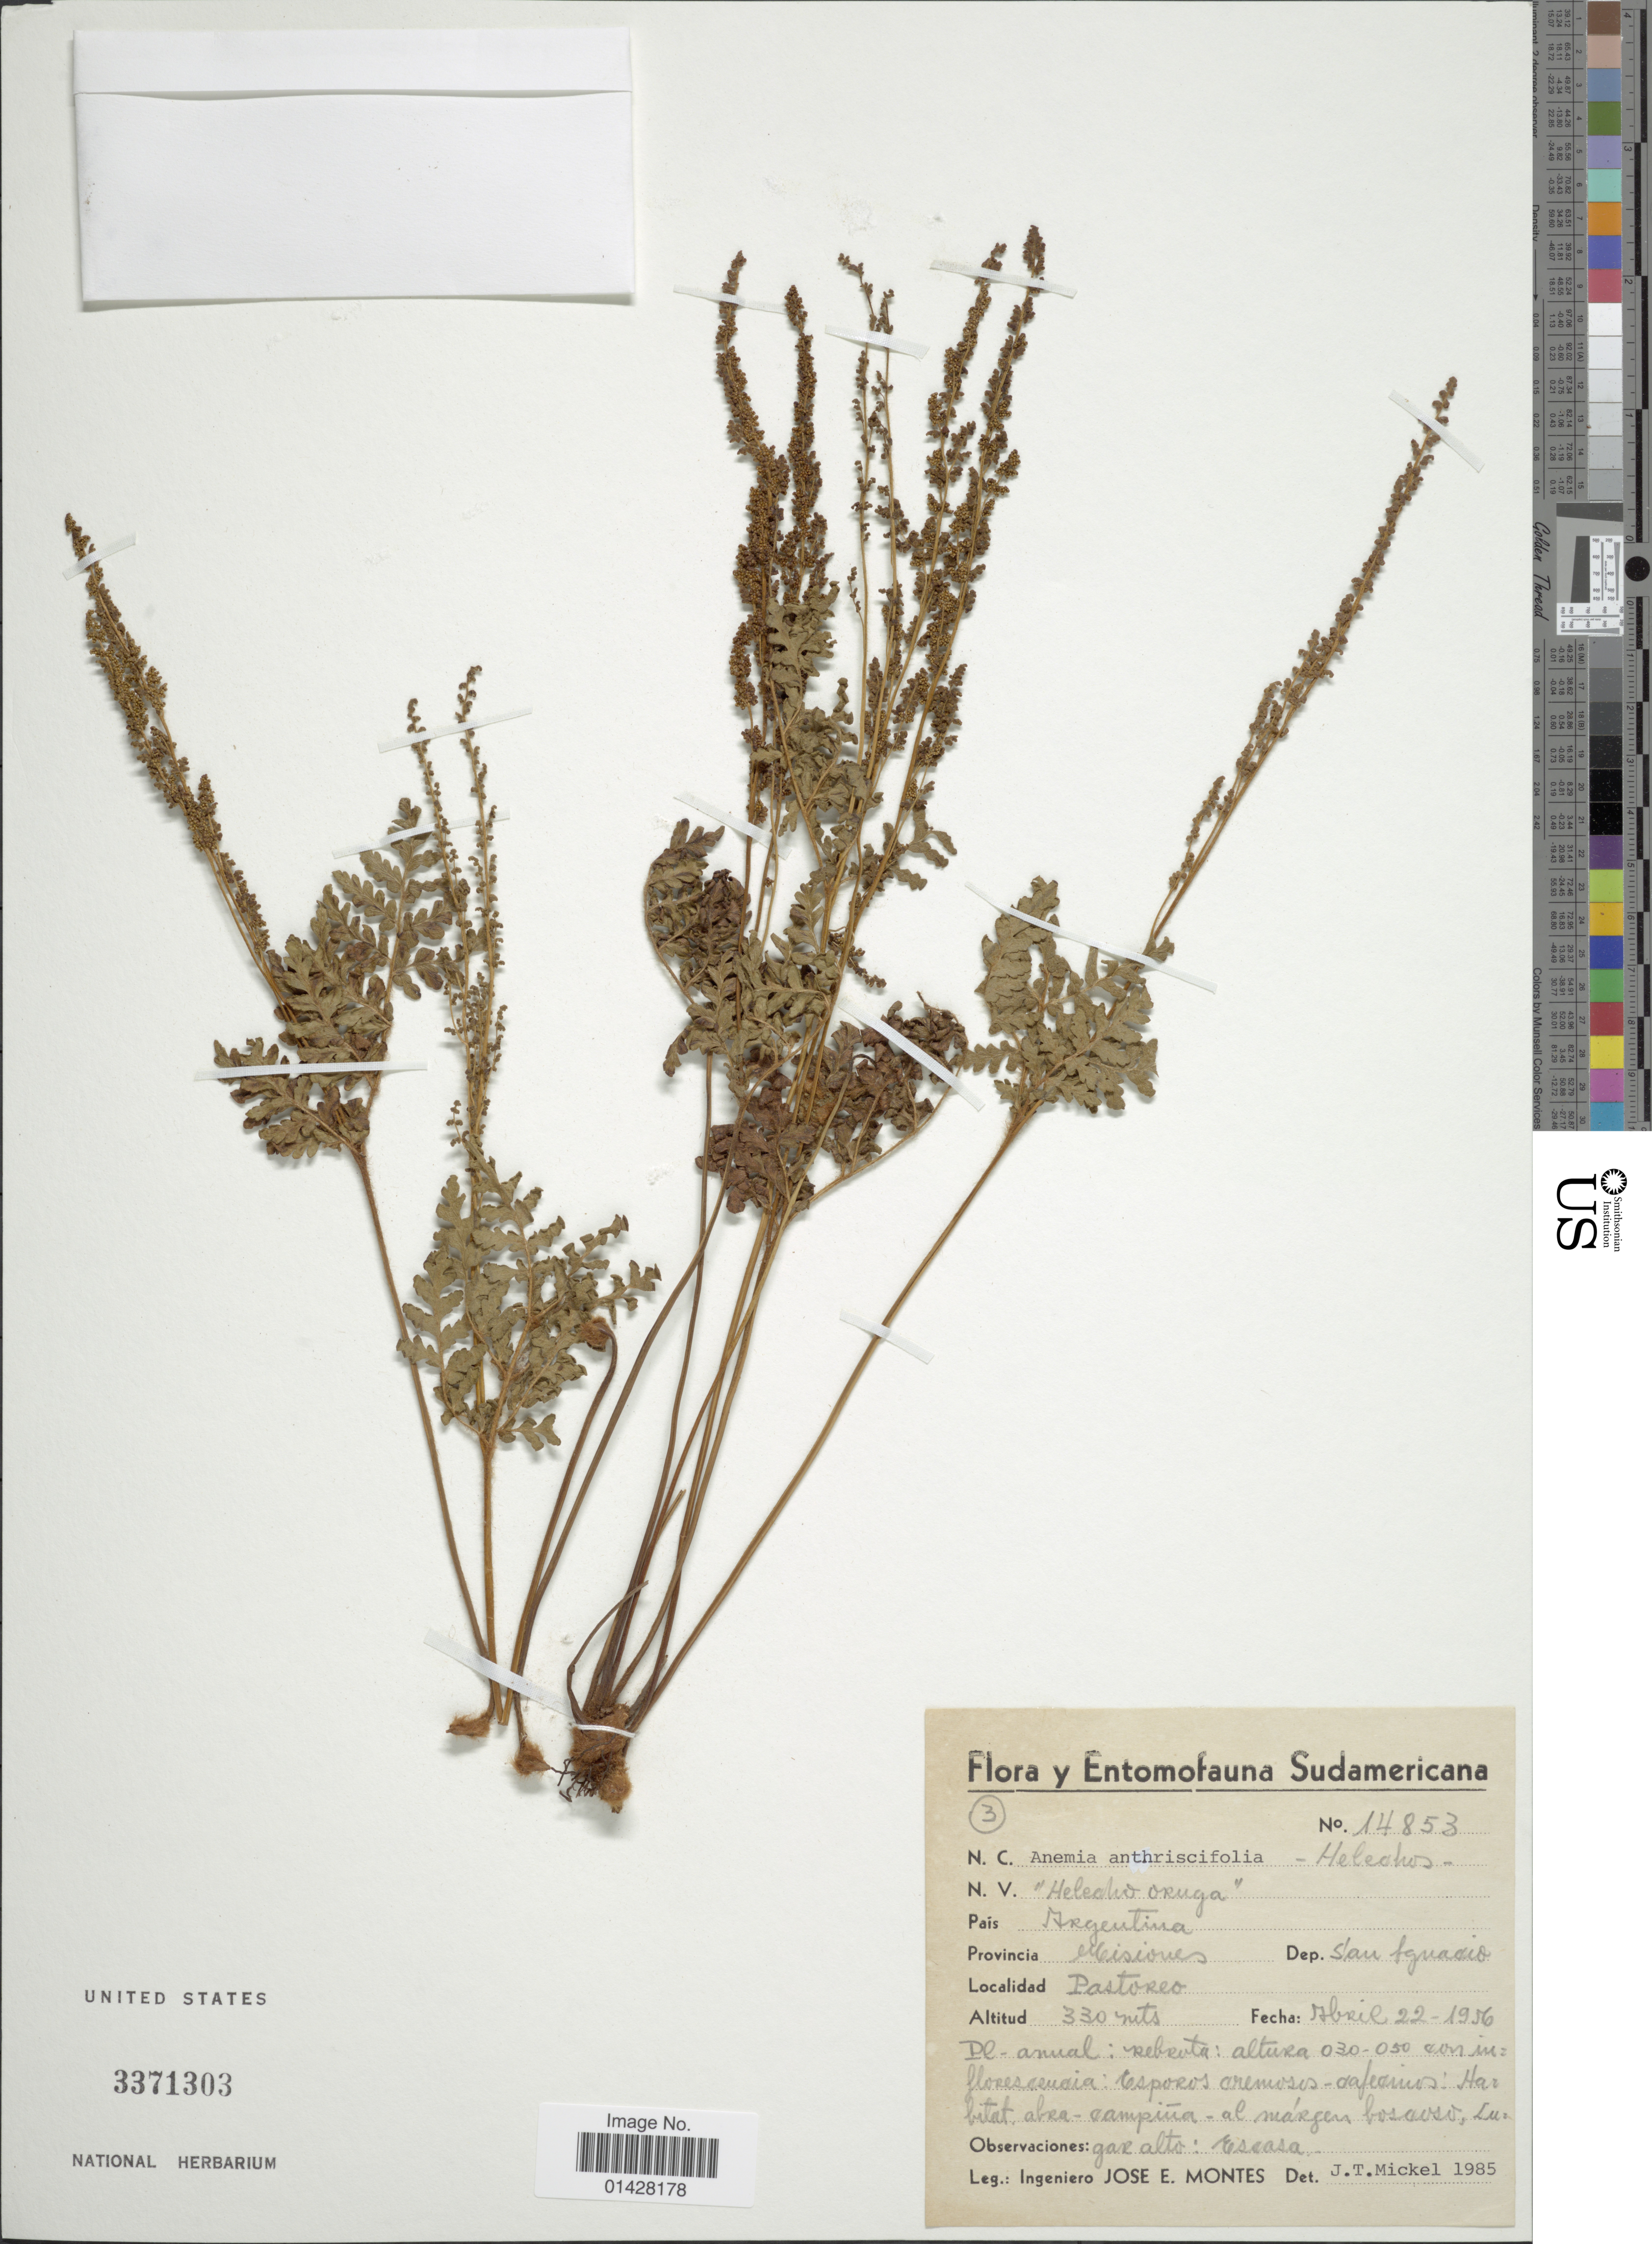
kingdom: Plantae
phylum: Tracheophyta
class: Polypodiopsida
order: Schizaeales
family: Anemiaceae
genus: Anemia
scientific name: Anemia tomentosa var. anthriscifolia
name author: (Schrad.) Mickel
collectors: J. E. Montes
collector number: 14853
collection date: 1956-04-22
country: Argentina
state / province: Misiones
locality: Provincia Misiones. Dep. San Aguacio. Pastoreo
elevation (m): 330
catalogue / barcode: US 3371303